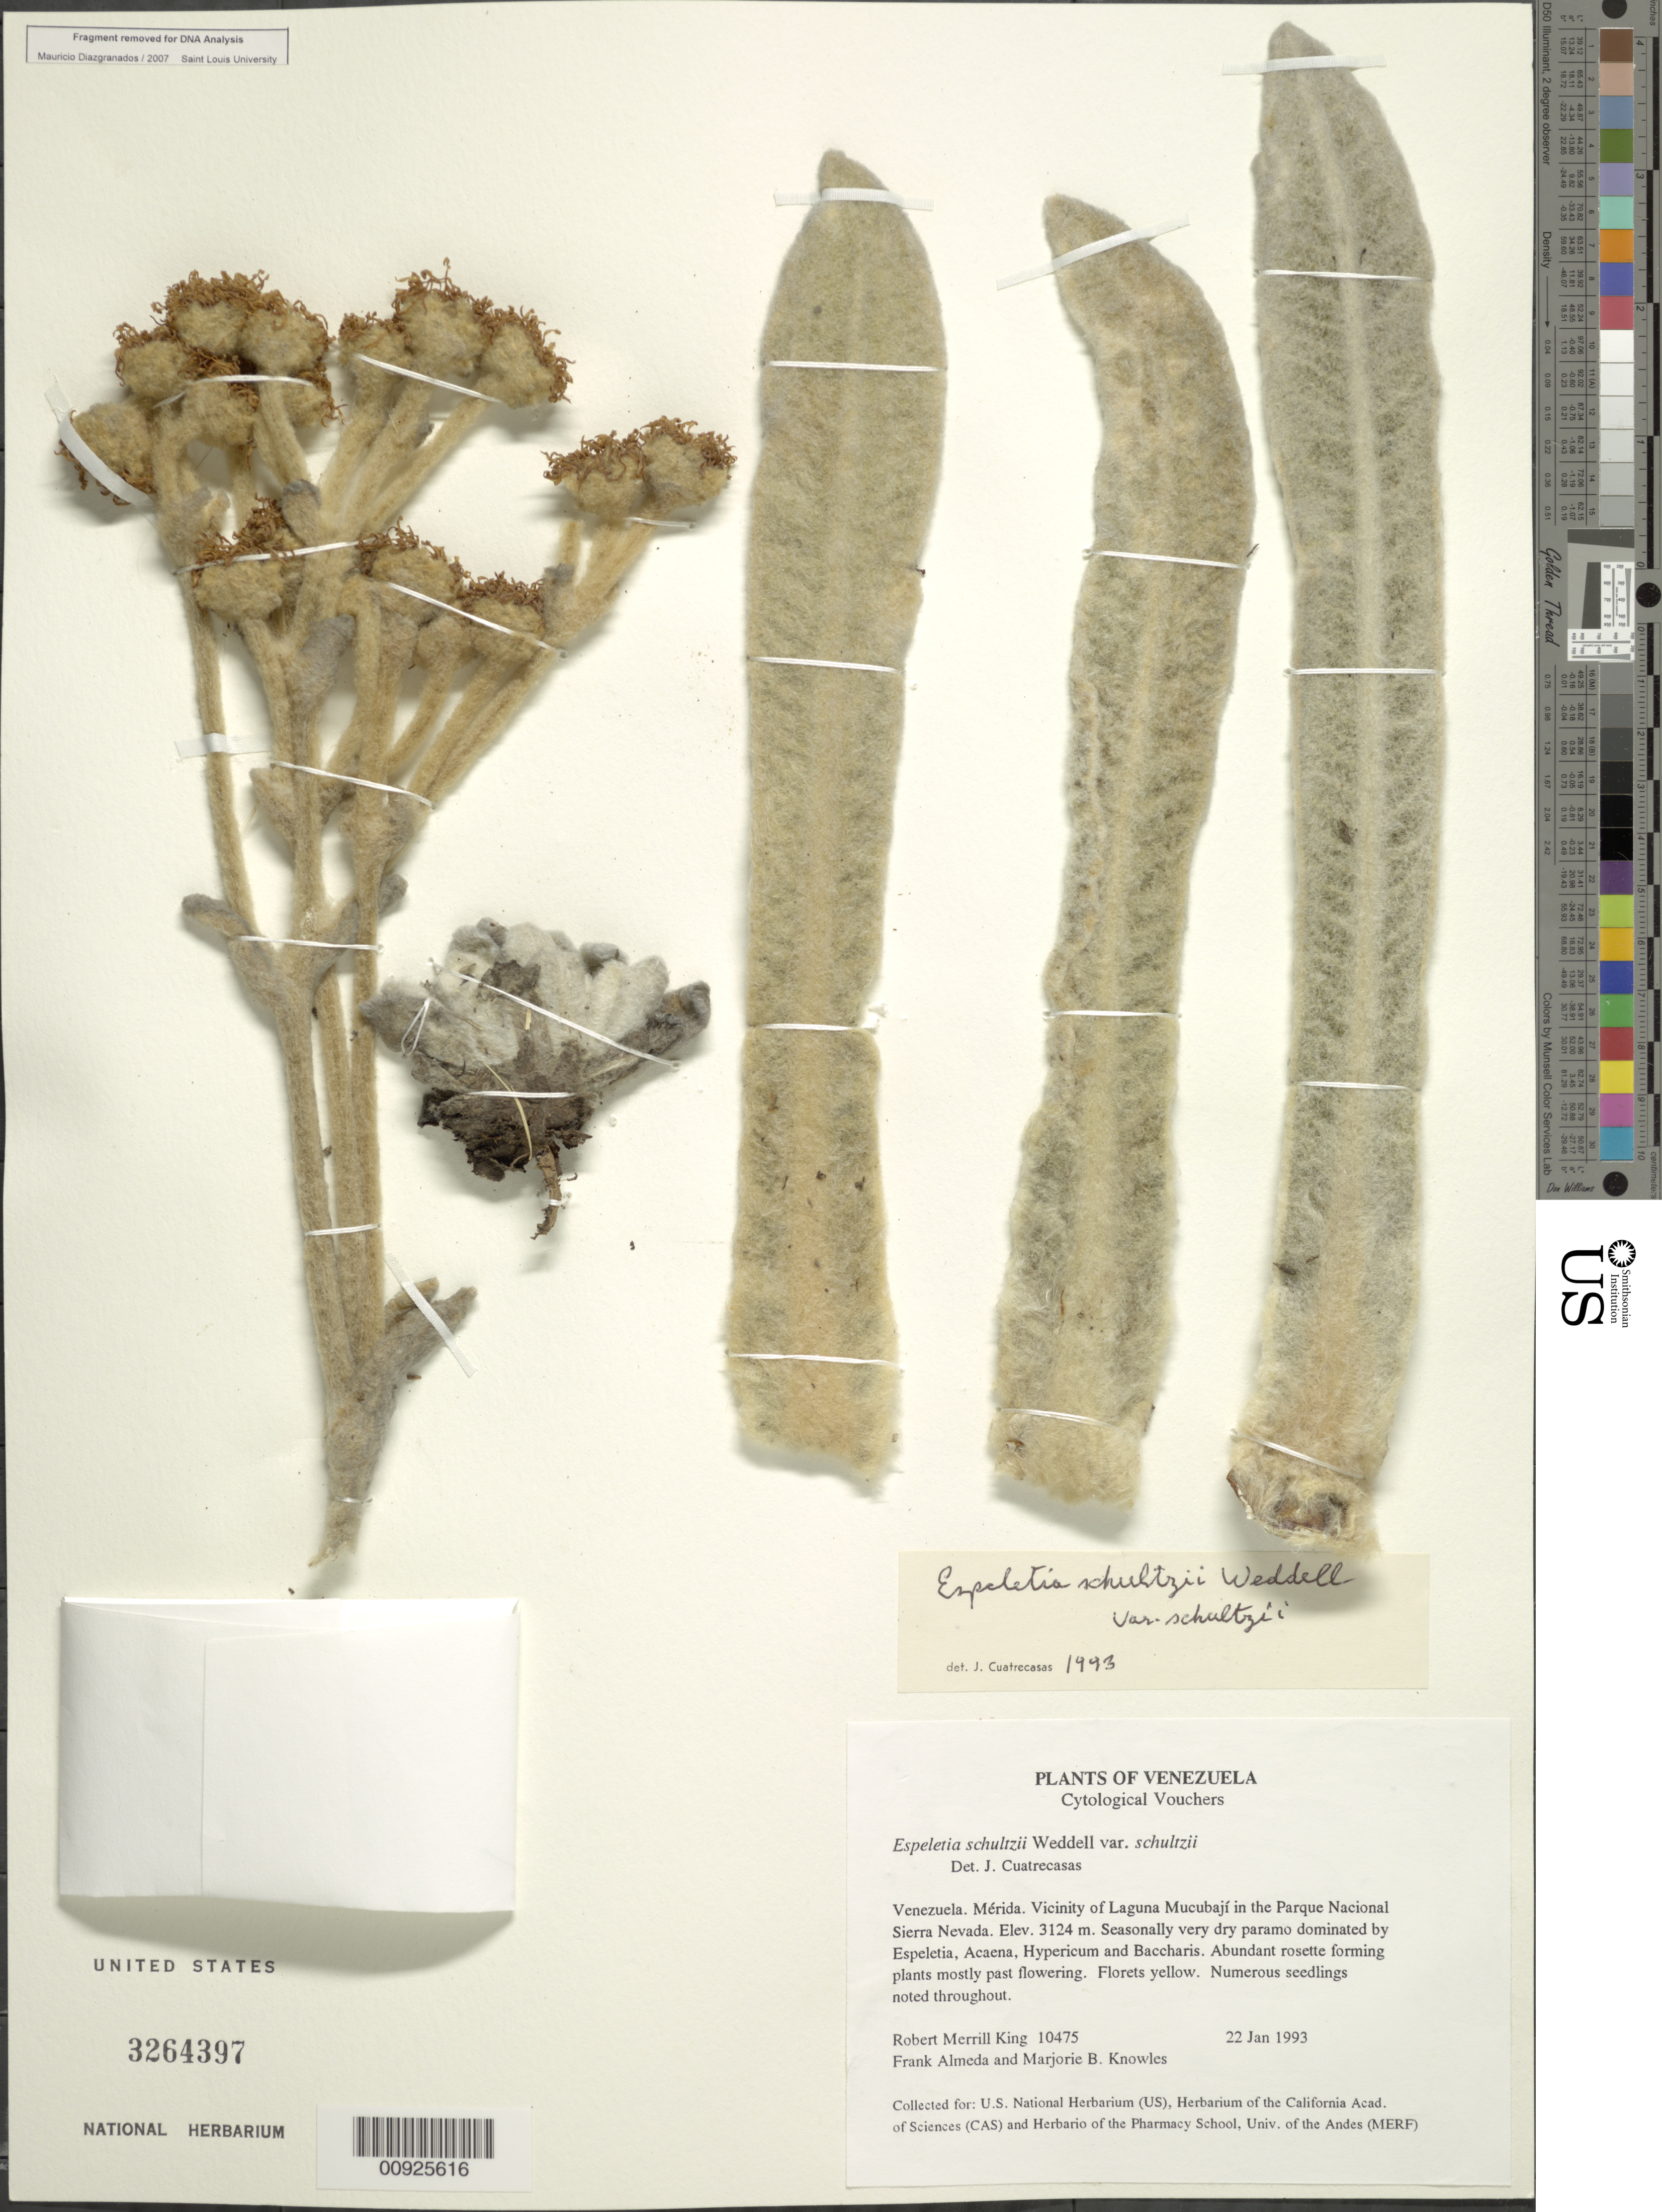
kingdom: Plantae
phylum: Tracheophyta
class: Magnoliopsida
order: Asterales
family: Asteraceae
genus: Espeletia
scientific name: Espeletia schultzii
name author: Wedd.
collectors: R. Merrill, F. Almeda & M. B. Knowles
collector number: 10475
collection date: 1993-01-22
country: Venezuela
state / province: Mérida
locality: Vicinity of Laguna Mucubají in the Parque Natural Sierra Nevada.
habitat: Seasonally very dry paramo dominated by Espeletia, acaena, Hypericum and Baccharis.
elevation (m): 3124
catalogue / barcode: US 3264397